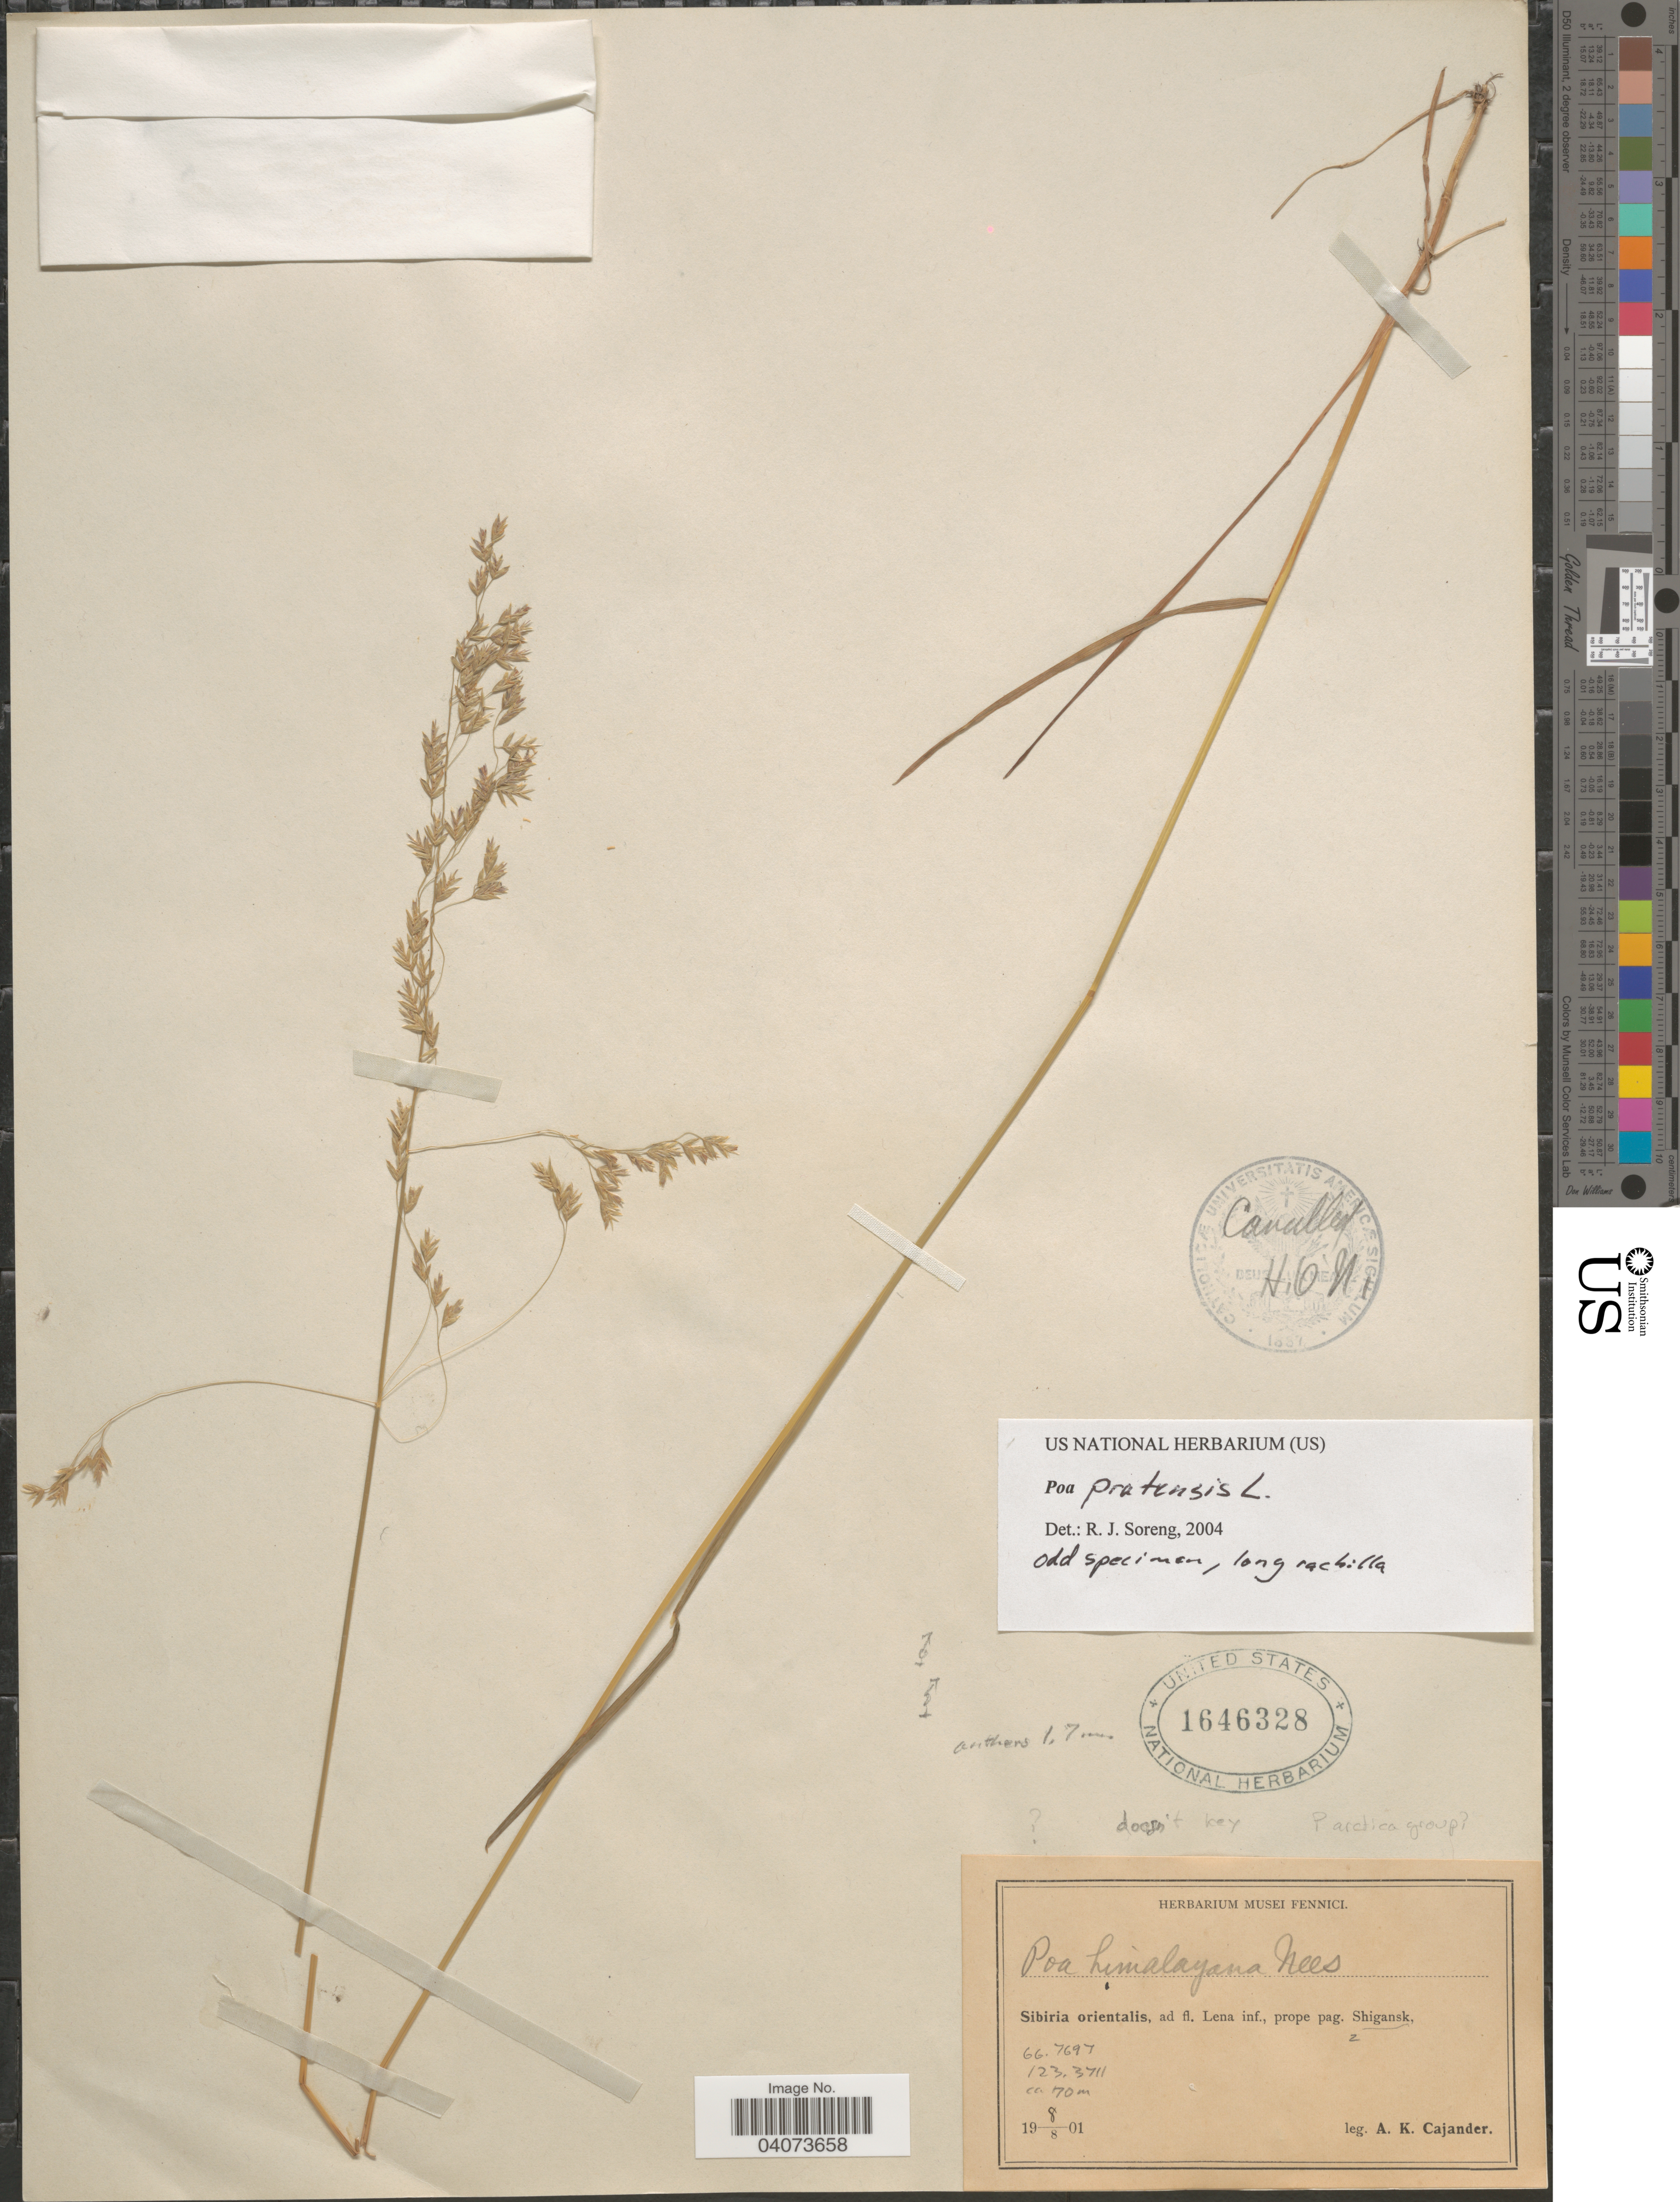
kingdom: Plantae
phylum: Tracheophyta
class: Liliopsida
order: Poales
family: Poaceae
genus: Poa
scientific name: Poa pratensis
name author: L.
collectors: A. Cajander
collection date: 1901-08-08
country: Russian Federation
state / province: Sakha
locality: Sibiria orientalis, ad fl. Lena inf., prope paf. Shigansk.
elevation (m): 70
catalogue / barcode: US 1646328